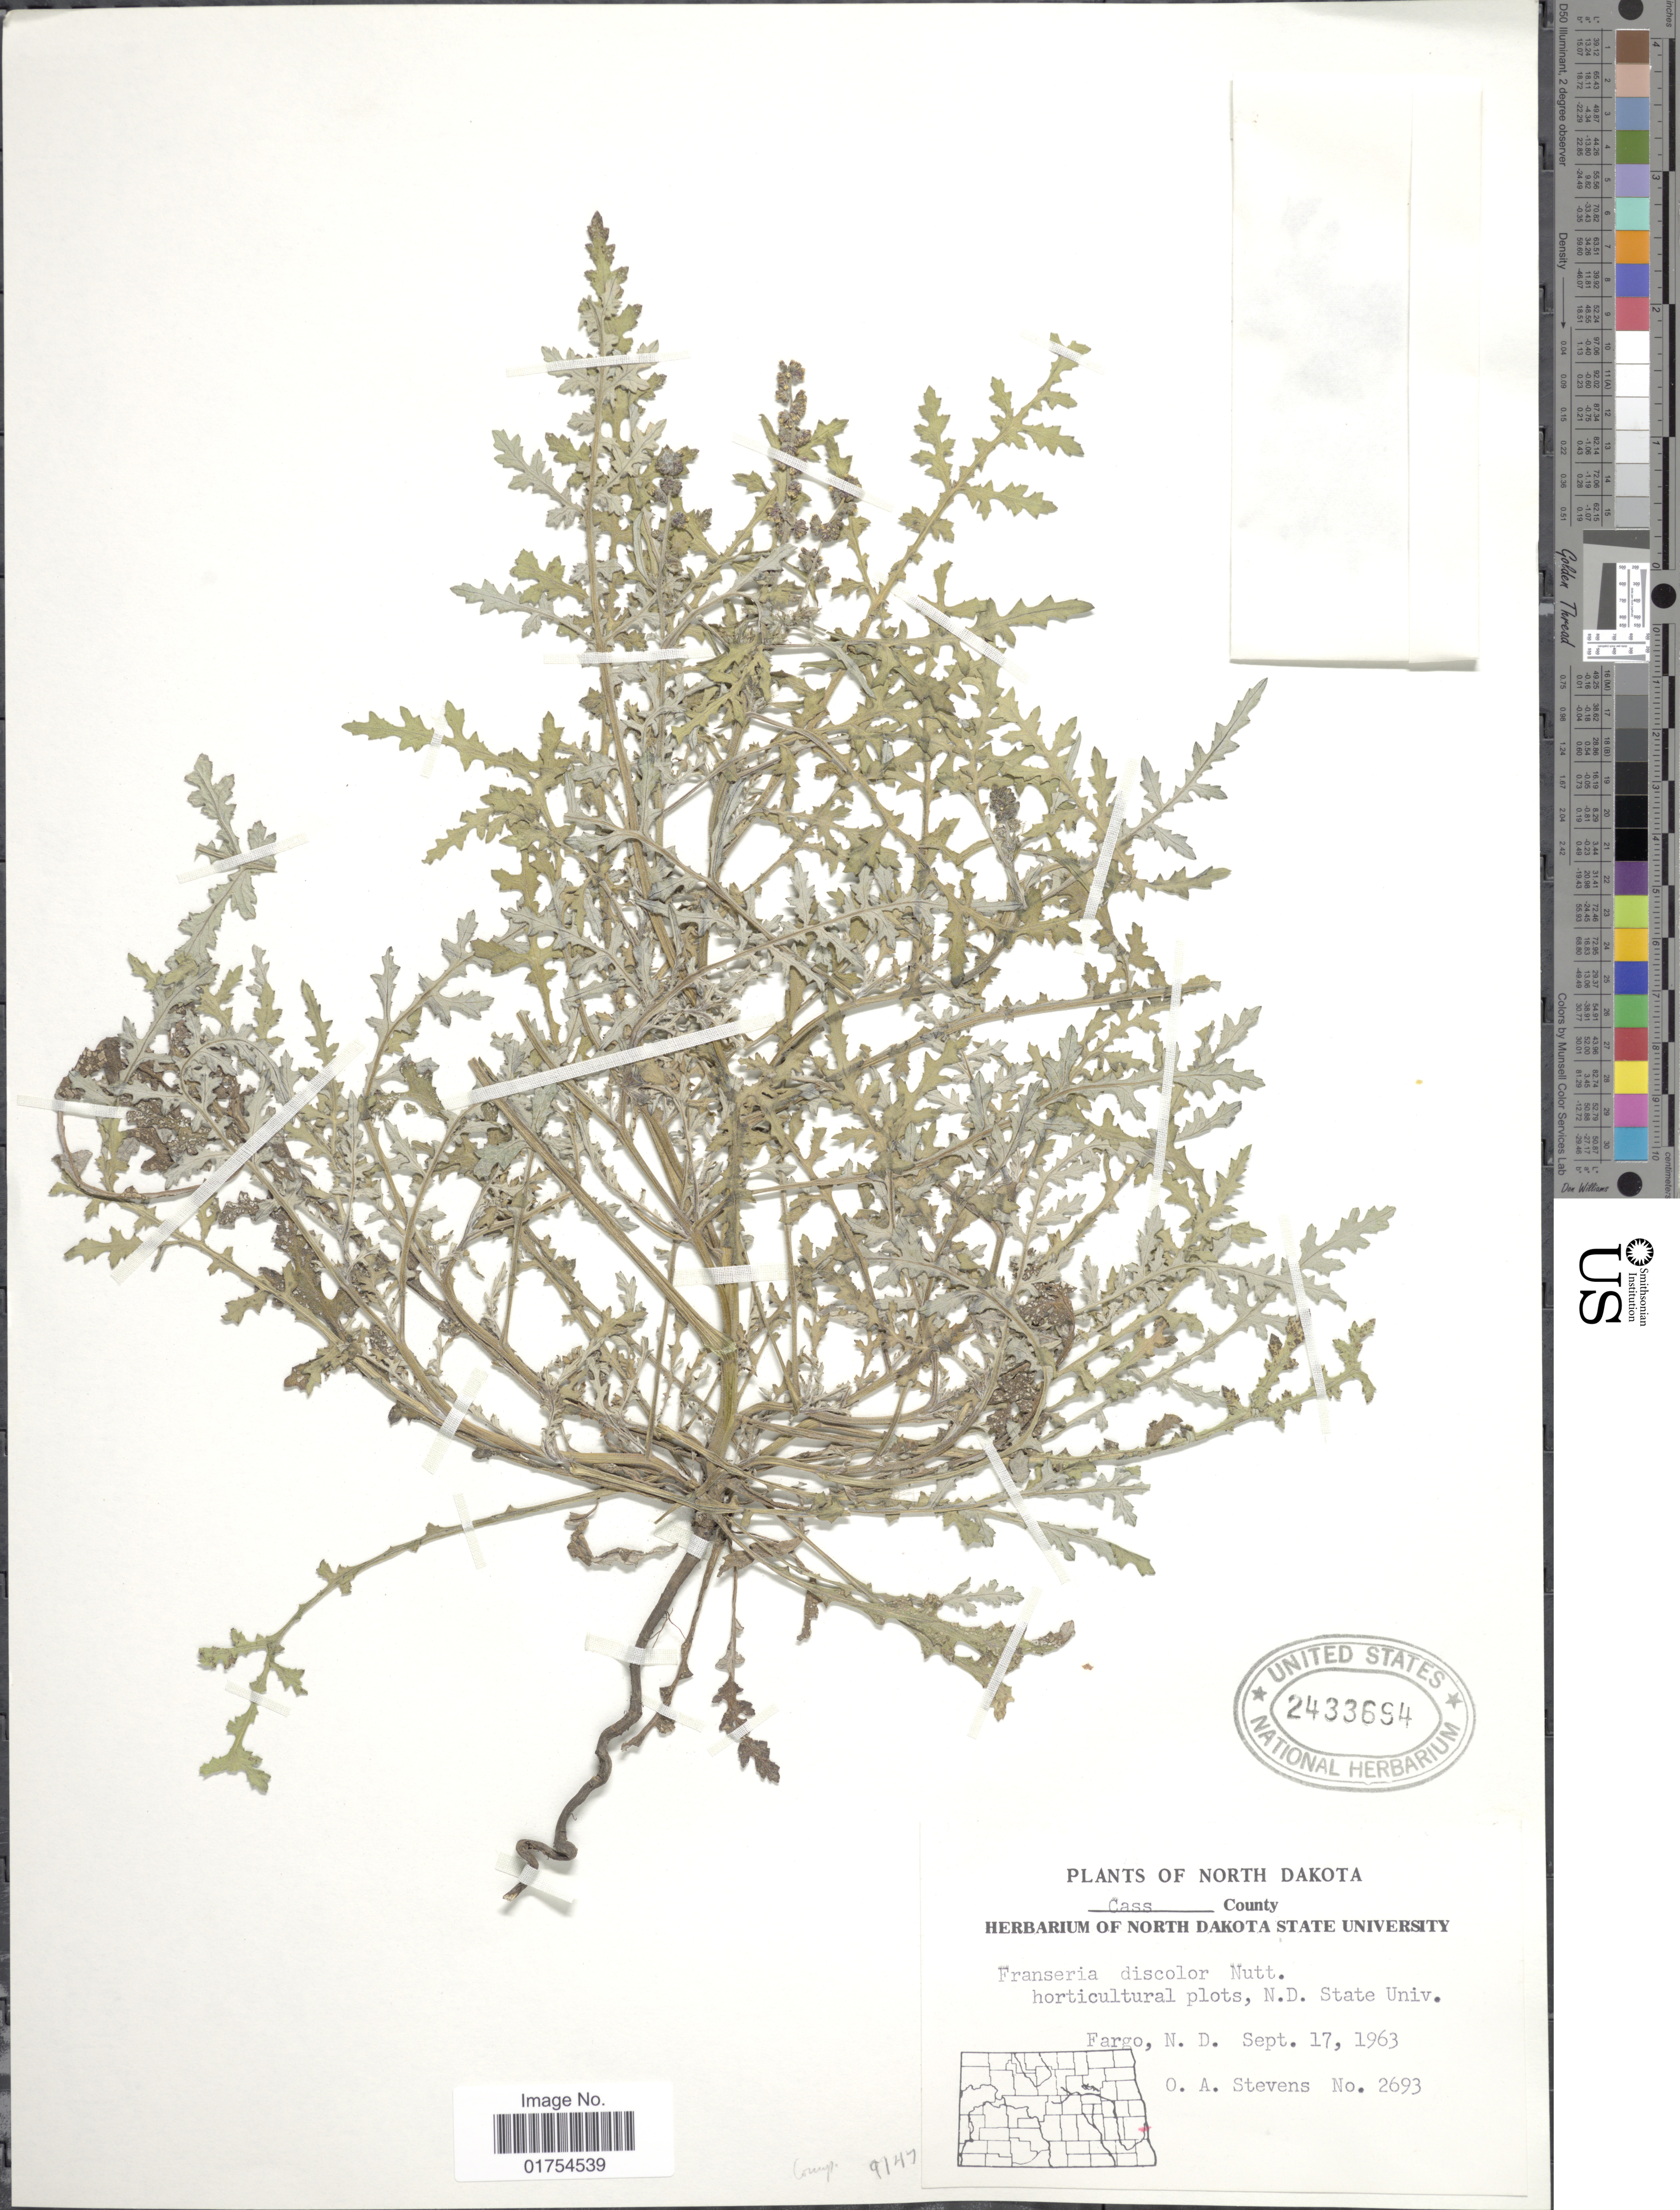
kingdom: Plantae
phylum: Tracheophyta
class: Magnoliopsida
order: Asterales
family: Asteraceae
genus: Franseria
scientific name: Franseria discolor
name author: Nutt.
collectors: O. A. Stevens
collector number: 2693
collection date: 1963-09-17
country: United States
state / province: North Dakota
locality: Cass county, Fargo, N.D.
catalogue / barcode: US 2433694